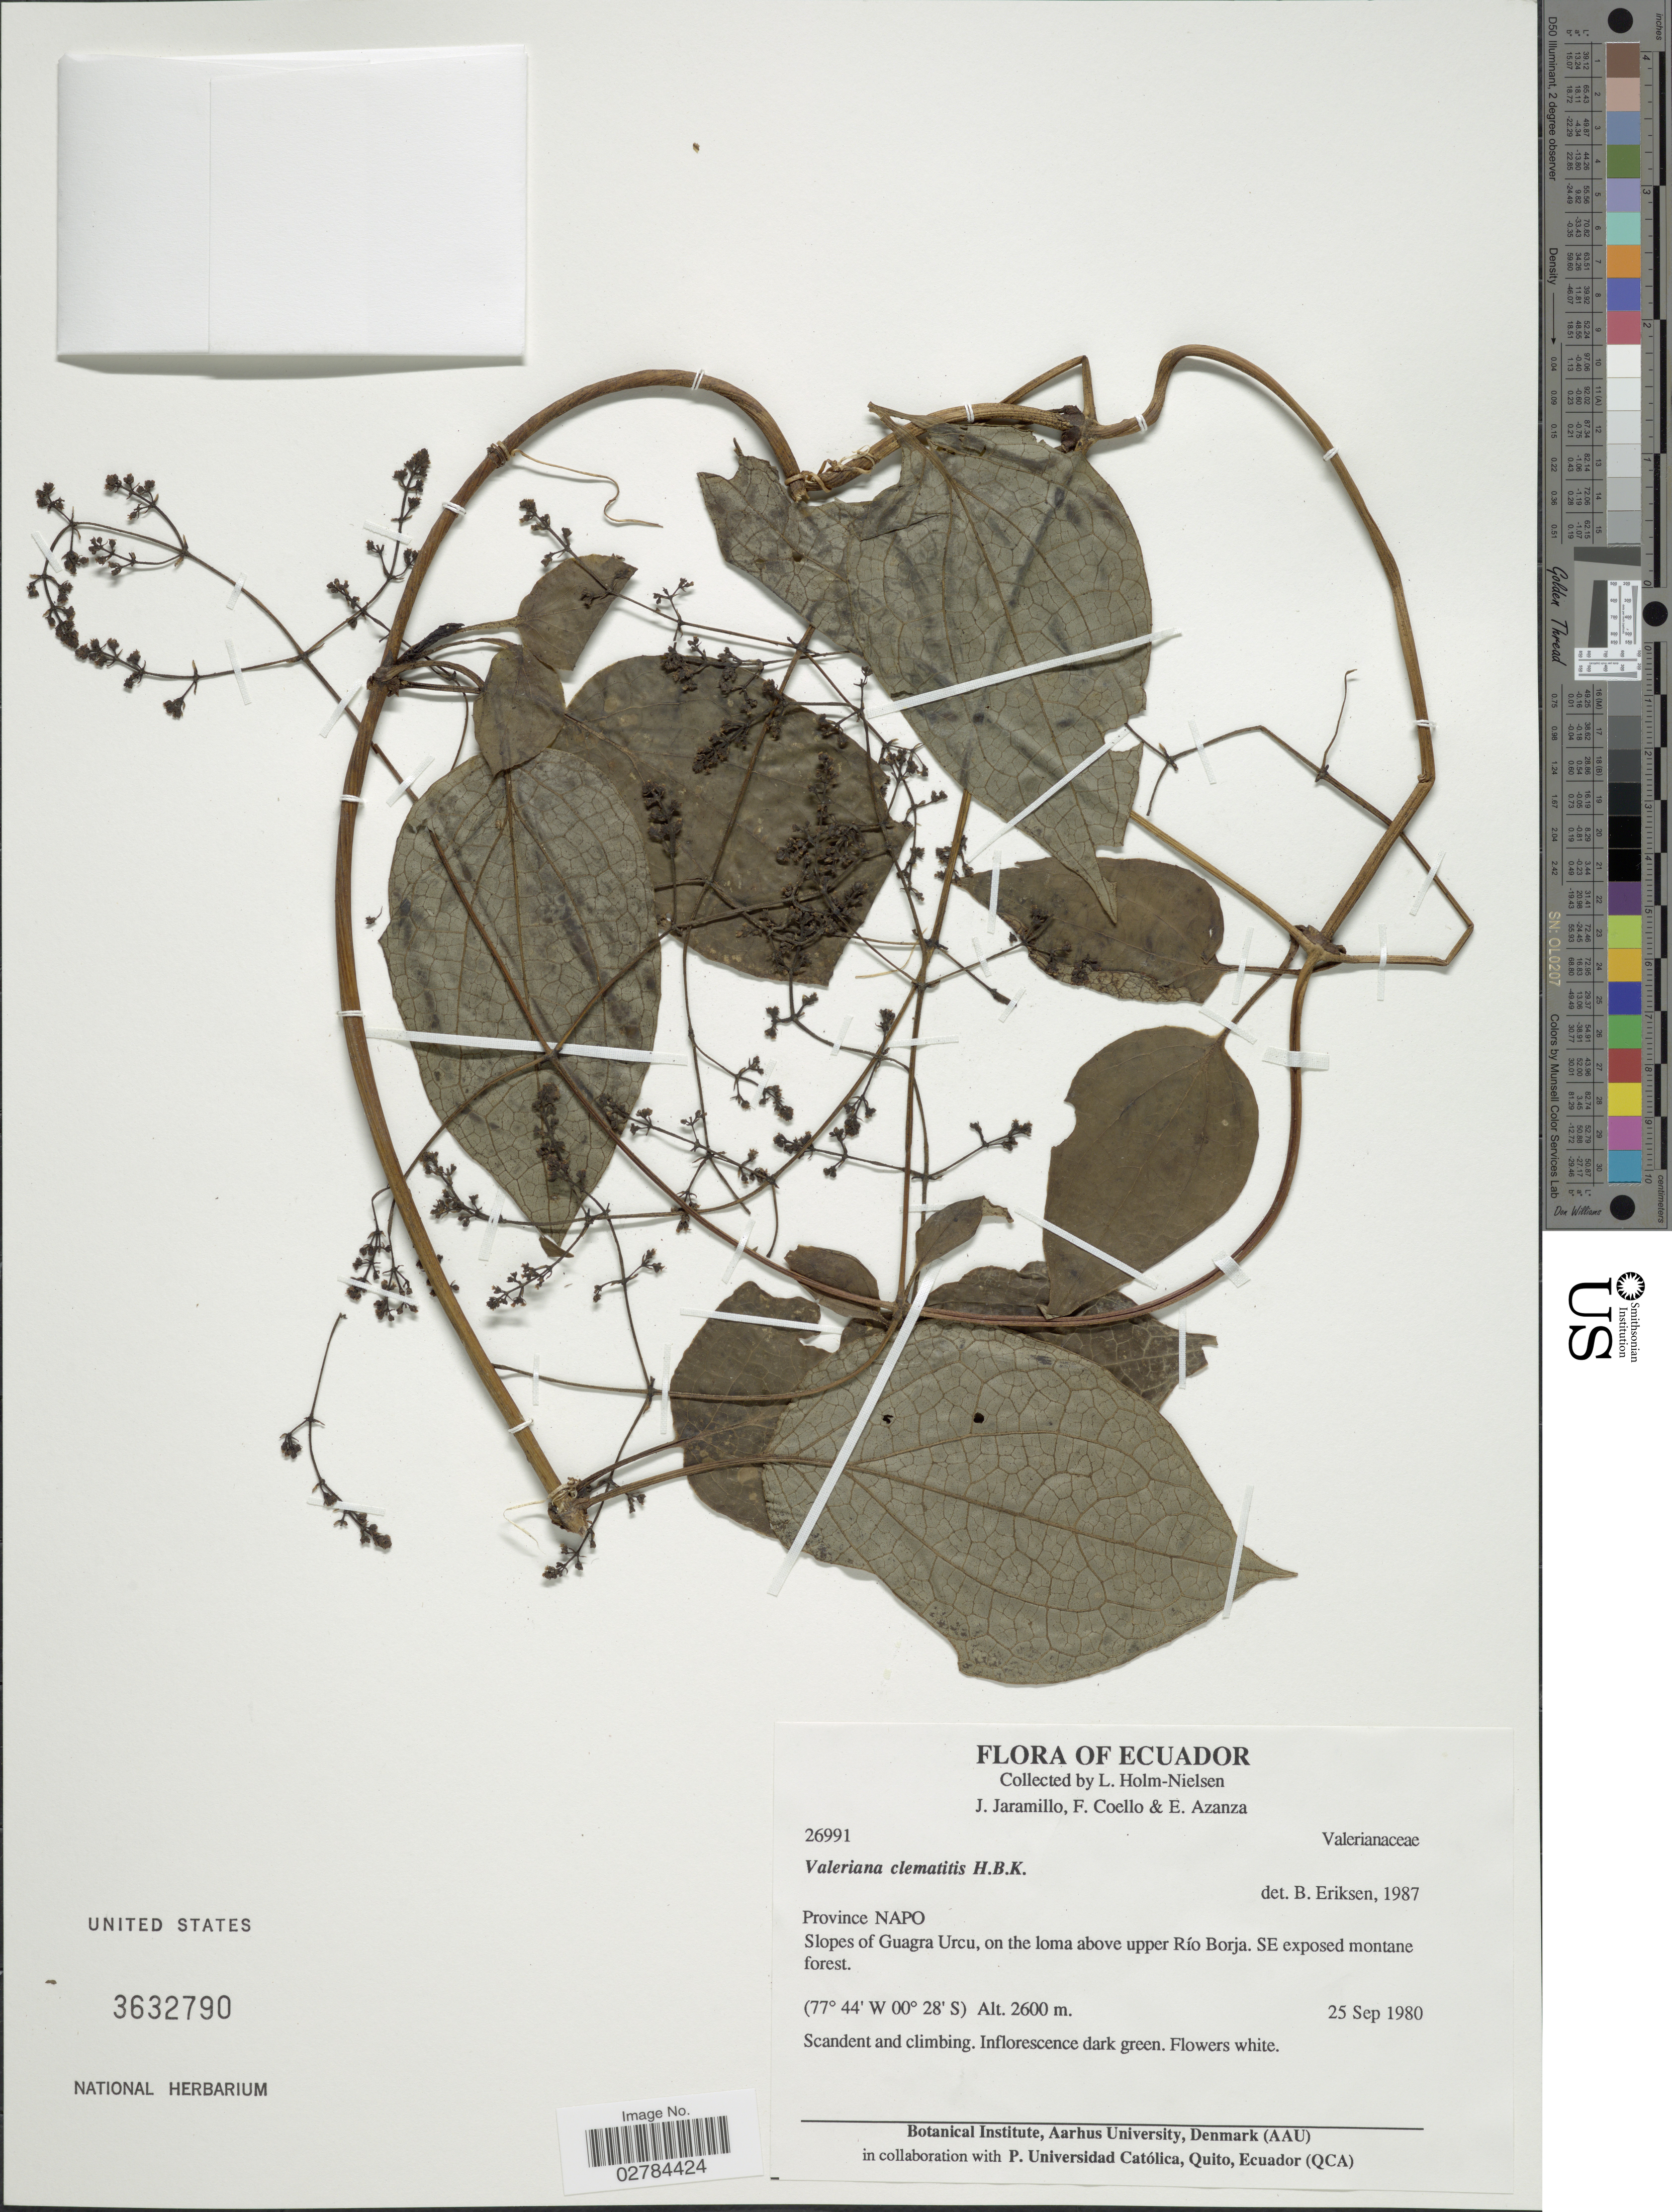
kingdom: Plantae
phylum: Tracheophyta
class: Magnoliopsida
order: Dipsacales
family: Caprifoliaceae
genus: Valeriana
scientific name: Valeriana clematitis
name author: Kunth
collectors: L. Holm-Nielsen, J. Jaramillo, F. Coello & E. Azanza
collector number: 26991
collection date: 1980-09-25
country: Ecuador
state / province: Napo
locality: Slopes of Guagra Urcu, on the loma above upper Río Borja.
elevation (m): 2600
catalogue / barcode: US 3632790